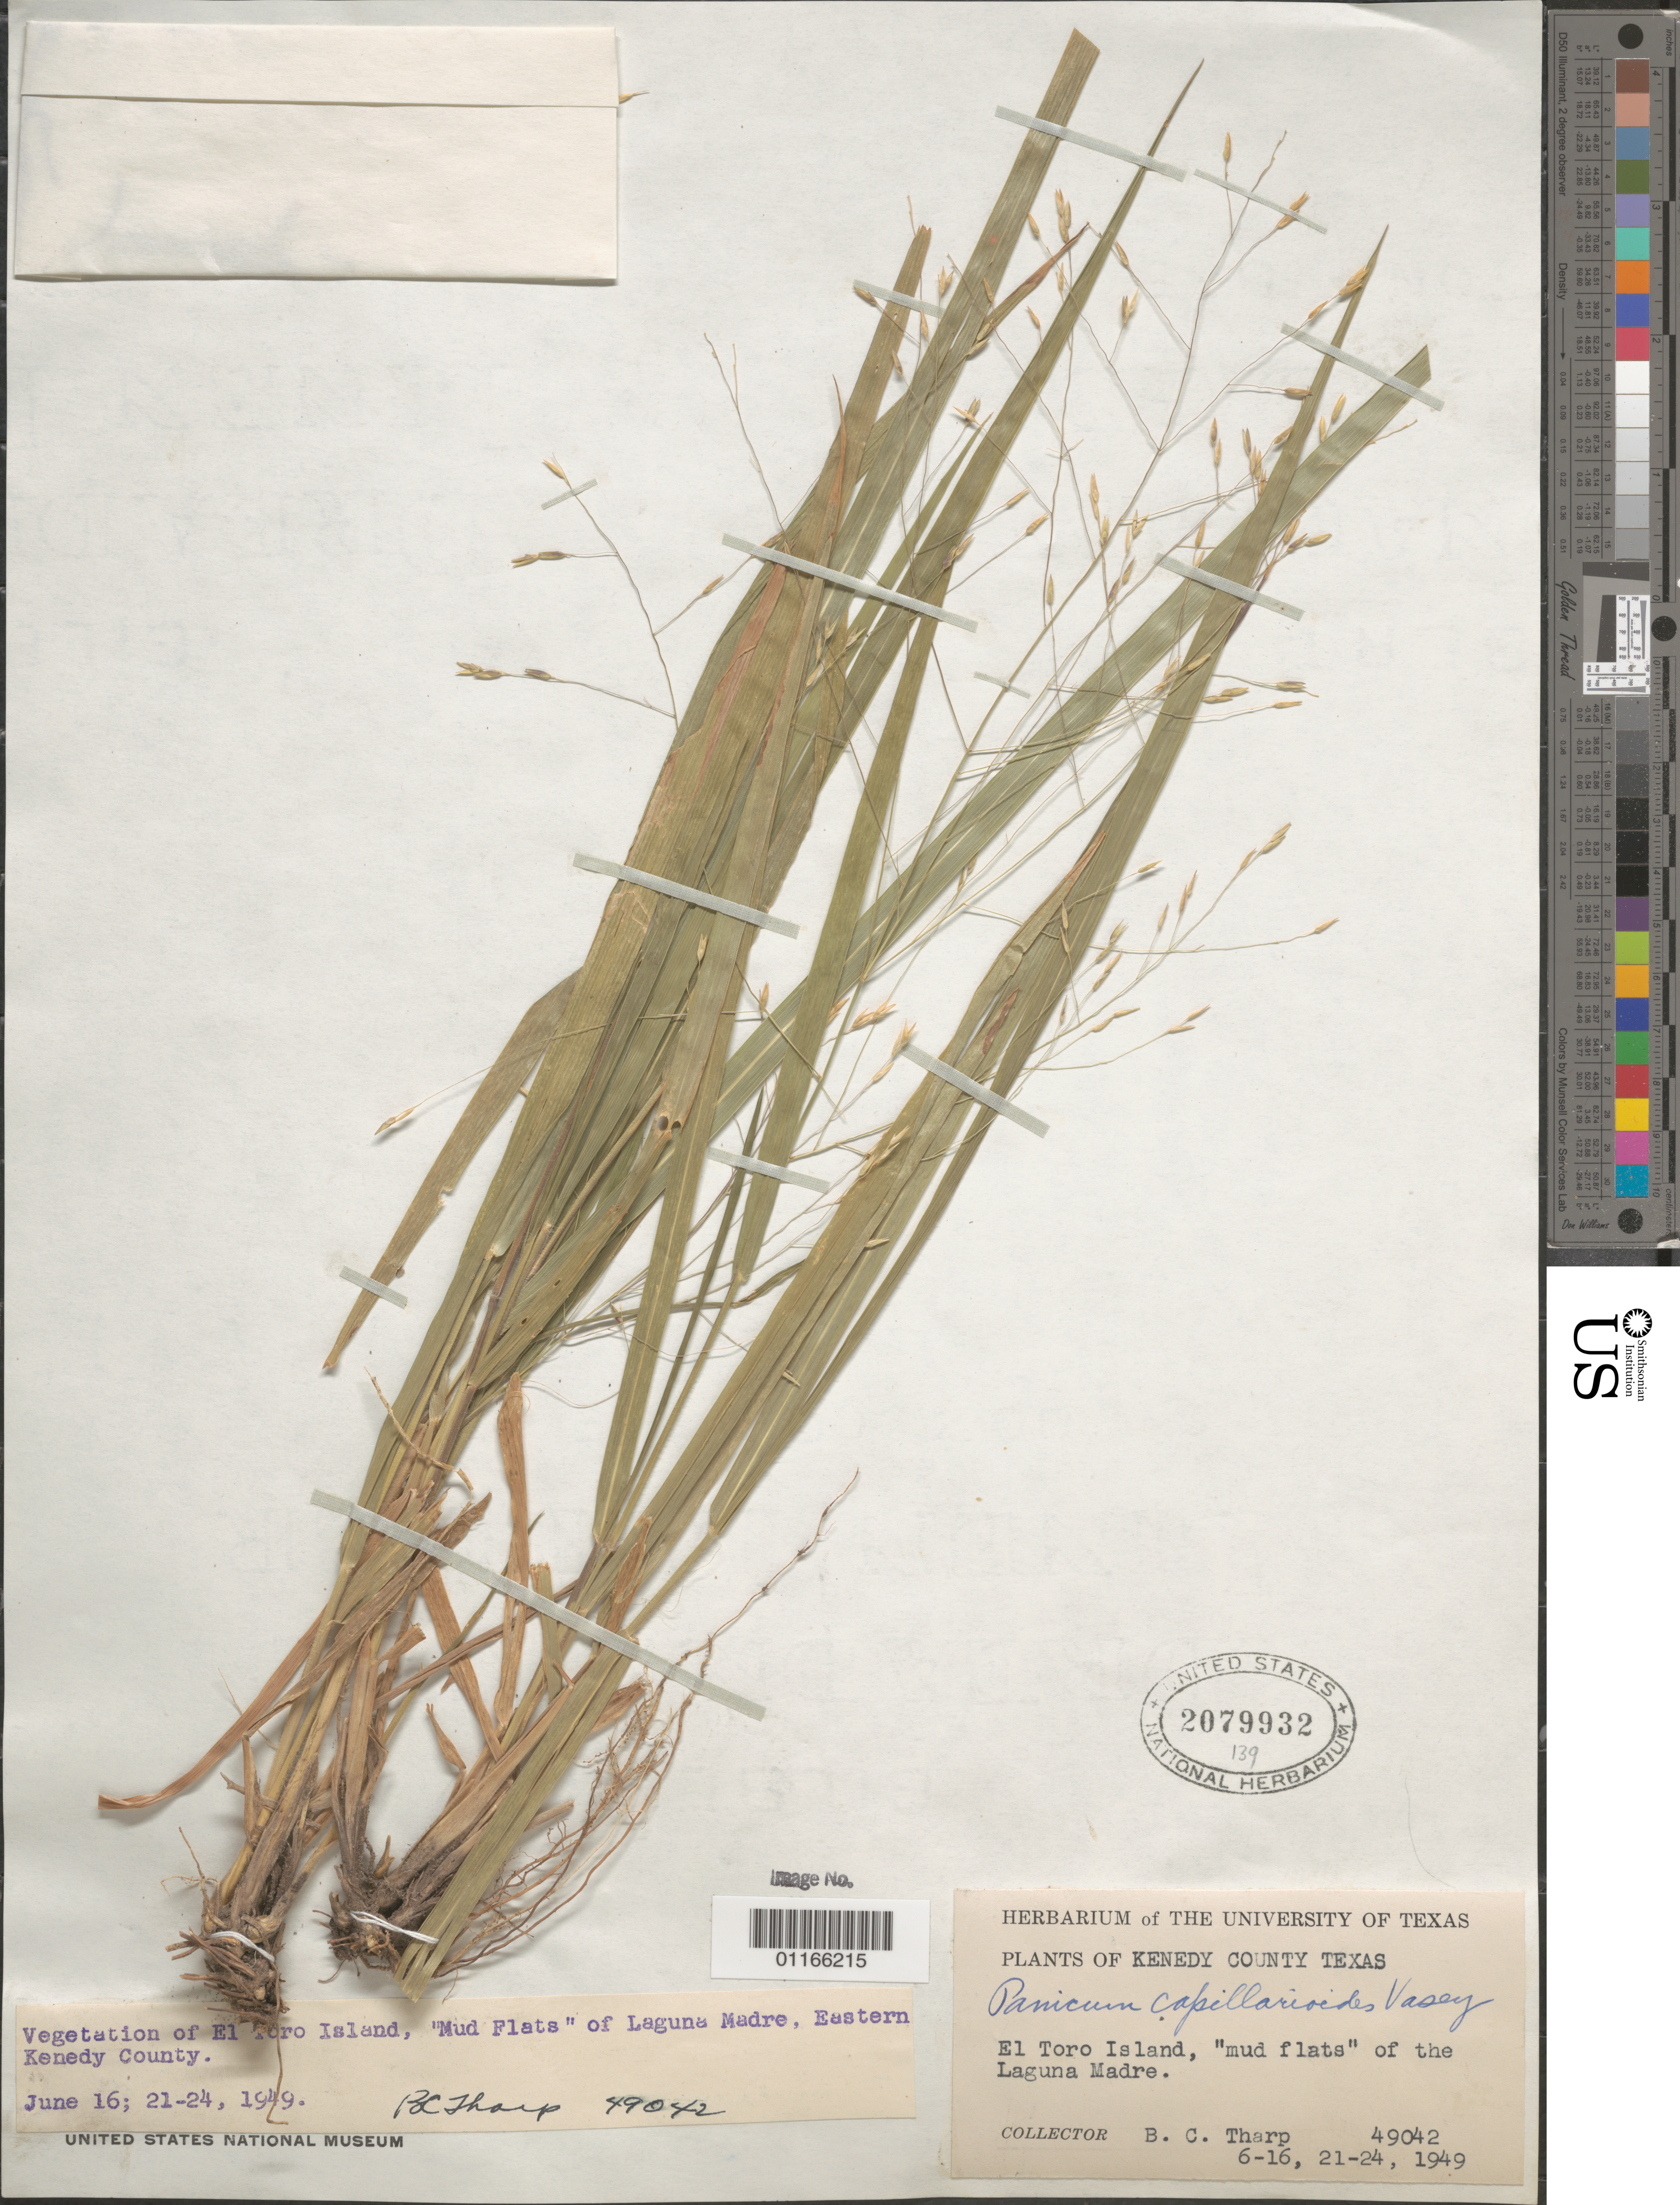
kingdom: Plantae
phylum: Tracheophyta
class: Liliopsida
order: Poales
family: Poaceae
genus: Panicum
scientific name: Panicum capillarioides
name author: Vasey in J.M. Coult.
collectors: B. C. Tharp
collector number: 49042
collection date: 1949-06-16/1949-06-24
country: United States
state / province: Texas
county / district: Kenedy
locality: El Toro Island, "mud flats" of the Laguna Madre.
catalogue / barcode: US 2079932